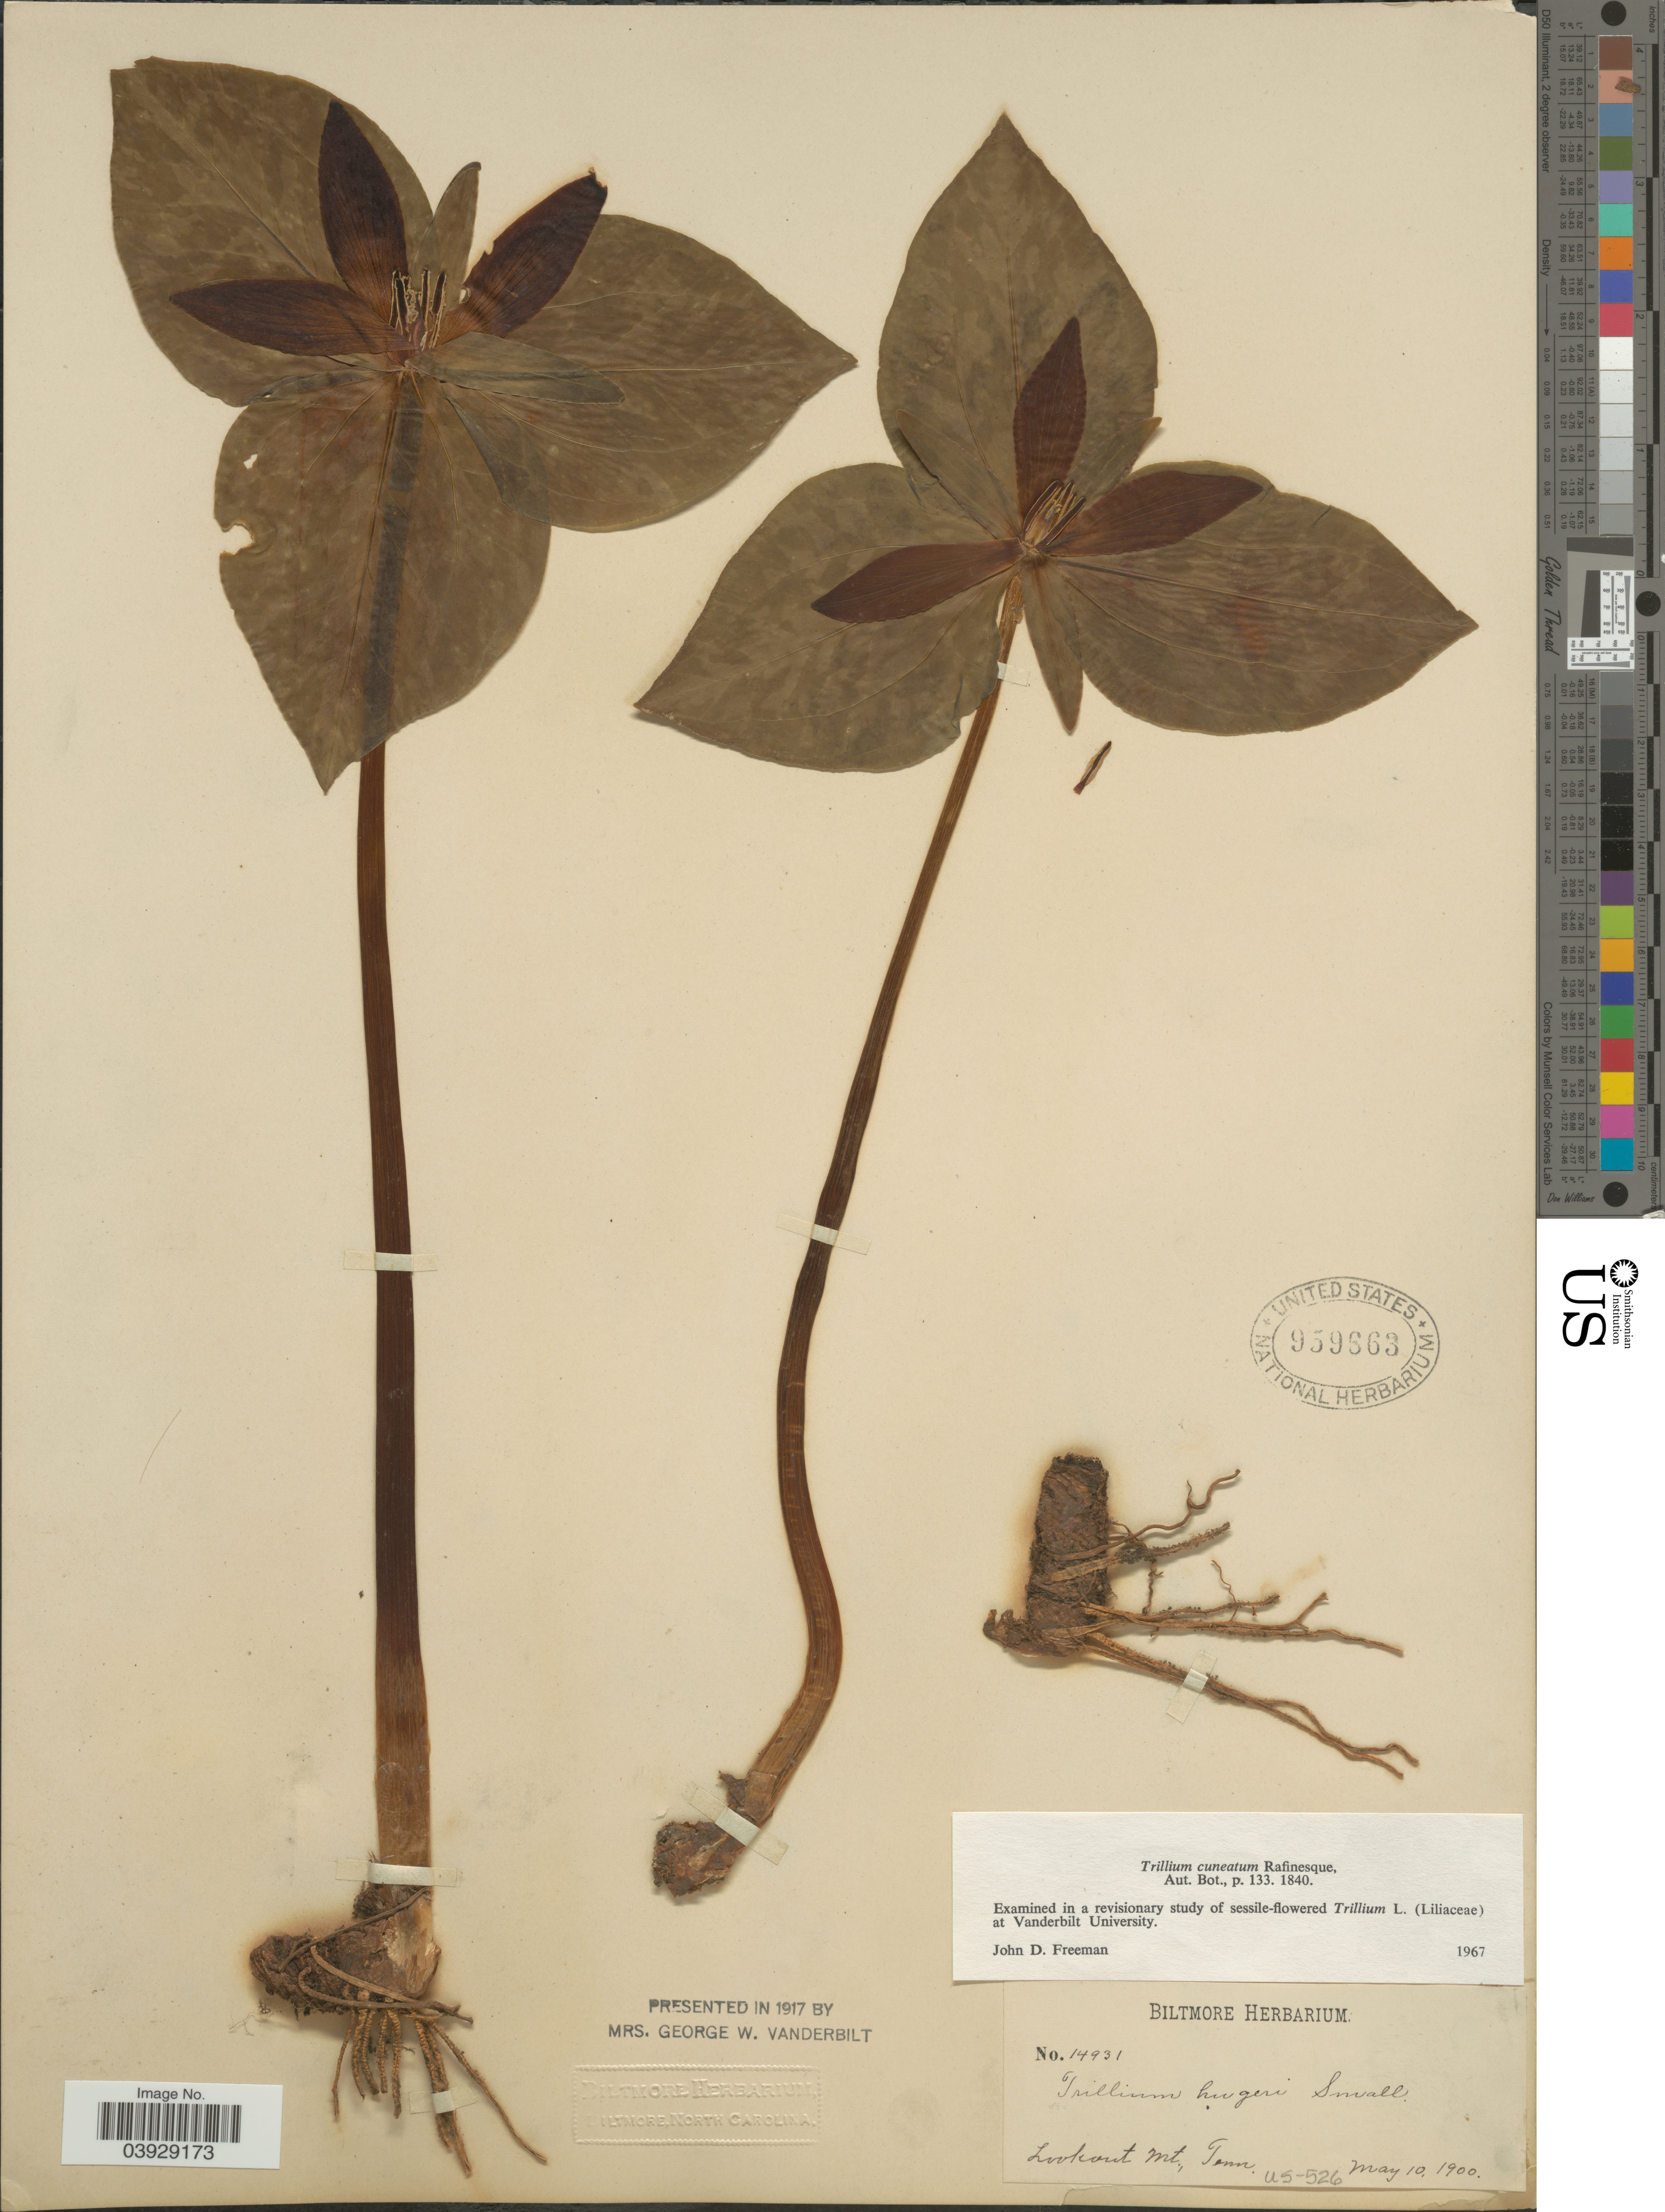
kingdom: Plantae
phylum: Tracheophyta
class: Liliopsida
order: Liliales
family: Melanthiaceae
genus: Trillium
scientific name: Trillium cuneatum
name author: Raf.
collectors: ex herb. Biltmore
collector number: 14931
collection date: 1900-05-10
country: United States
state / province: Tennessee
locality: Lookout Mt.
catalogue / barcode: US 959663